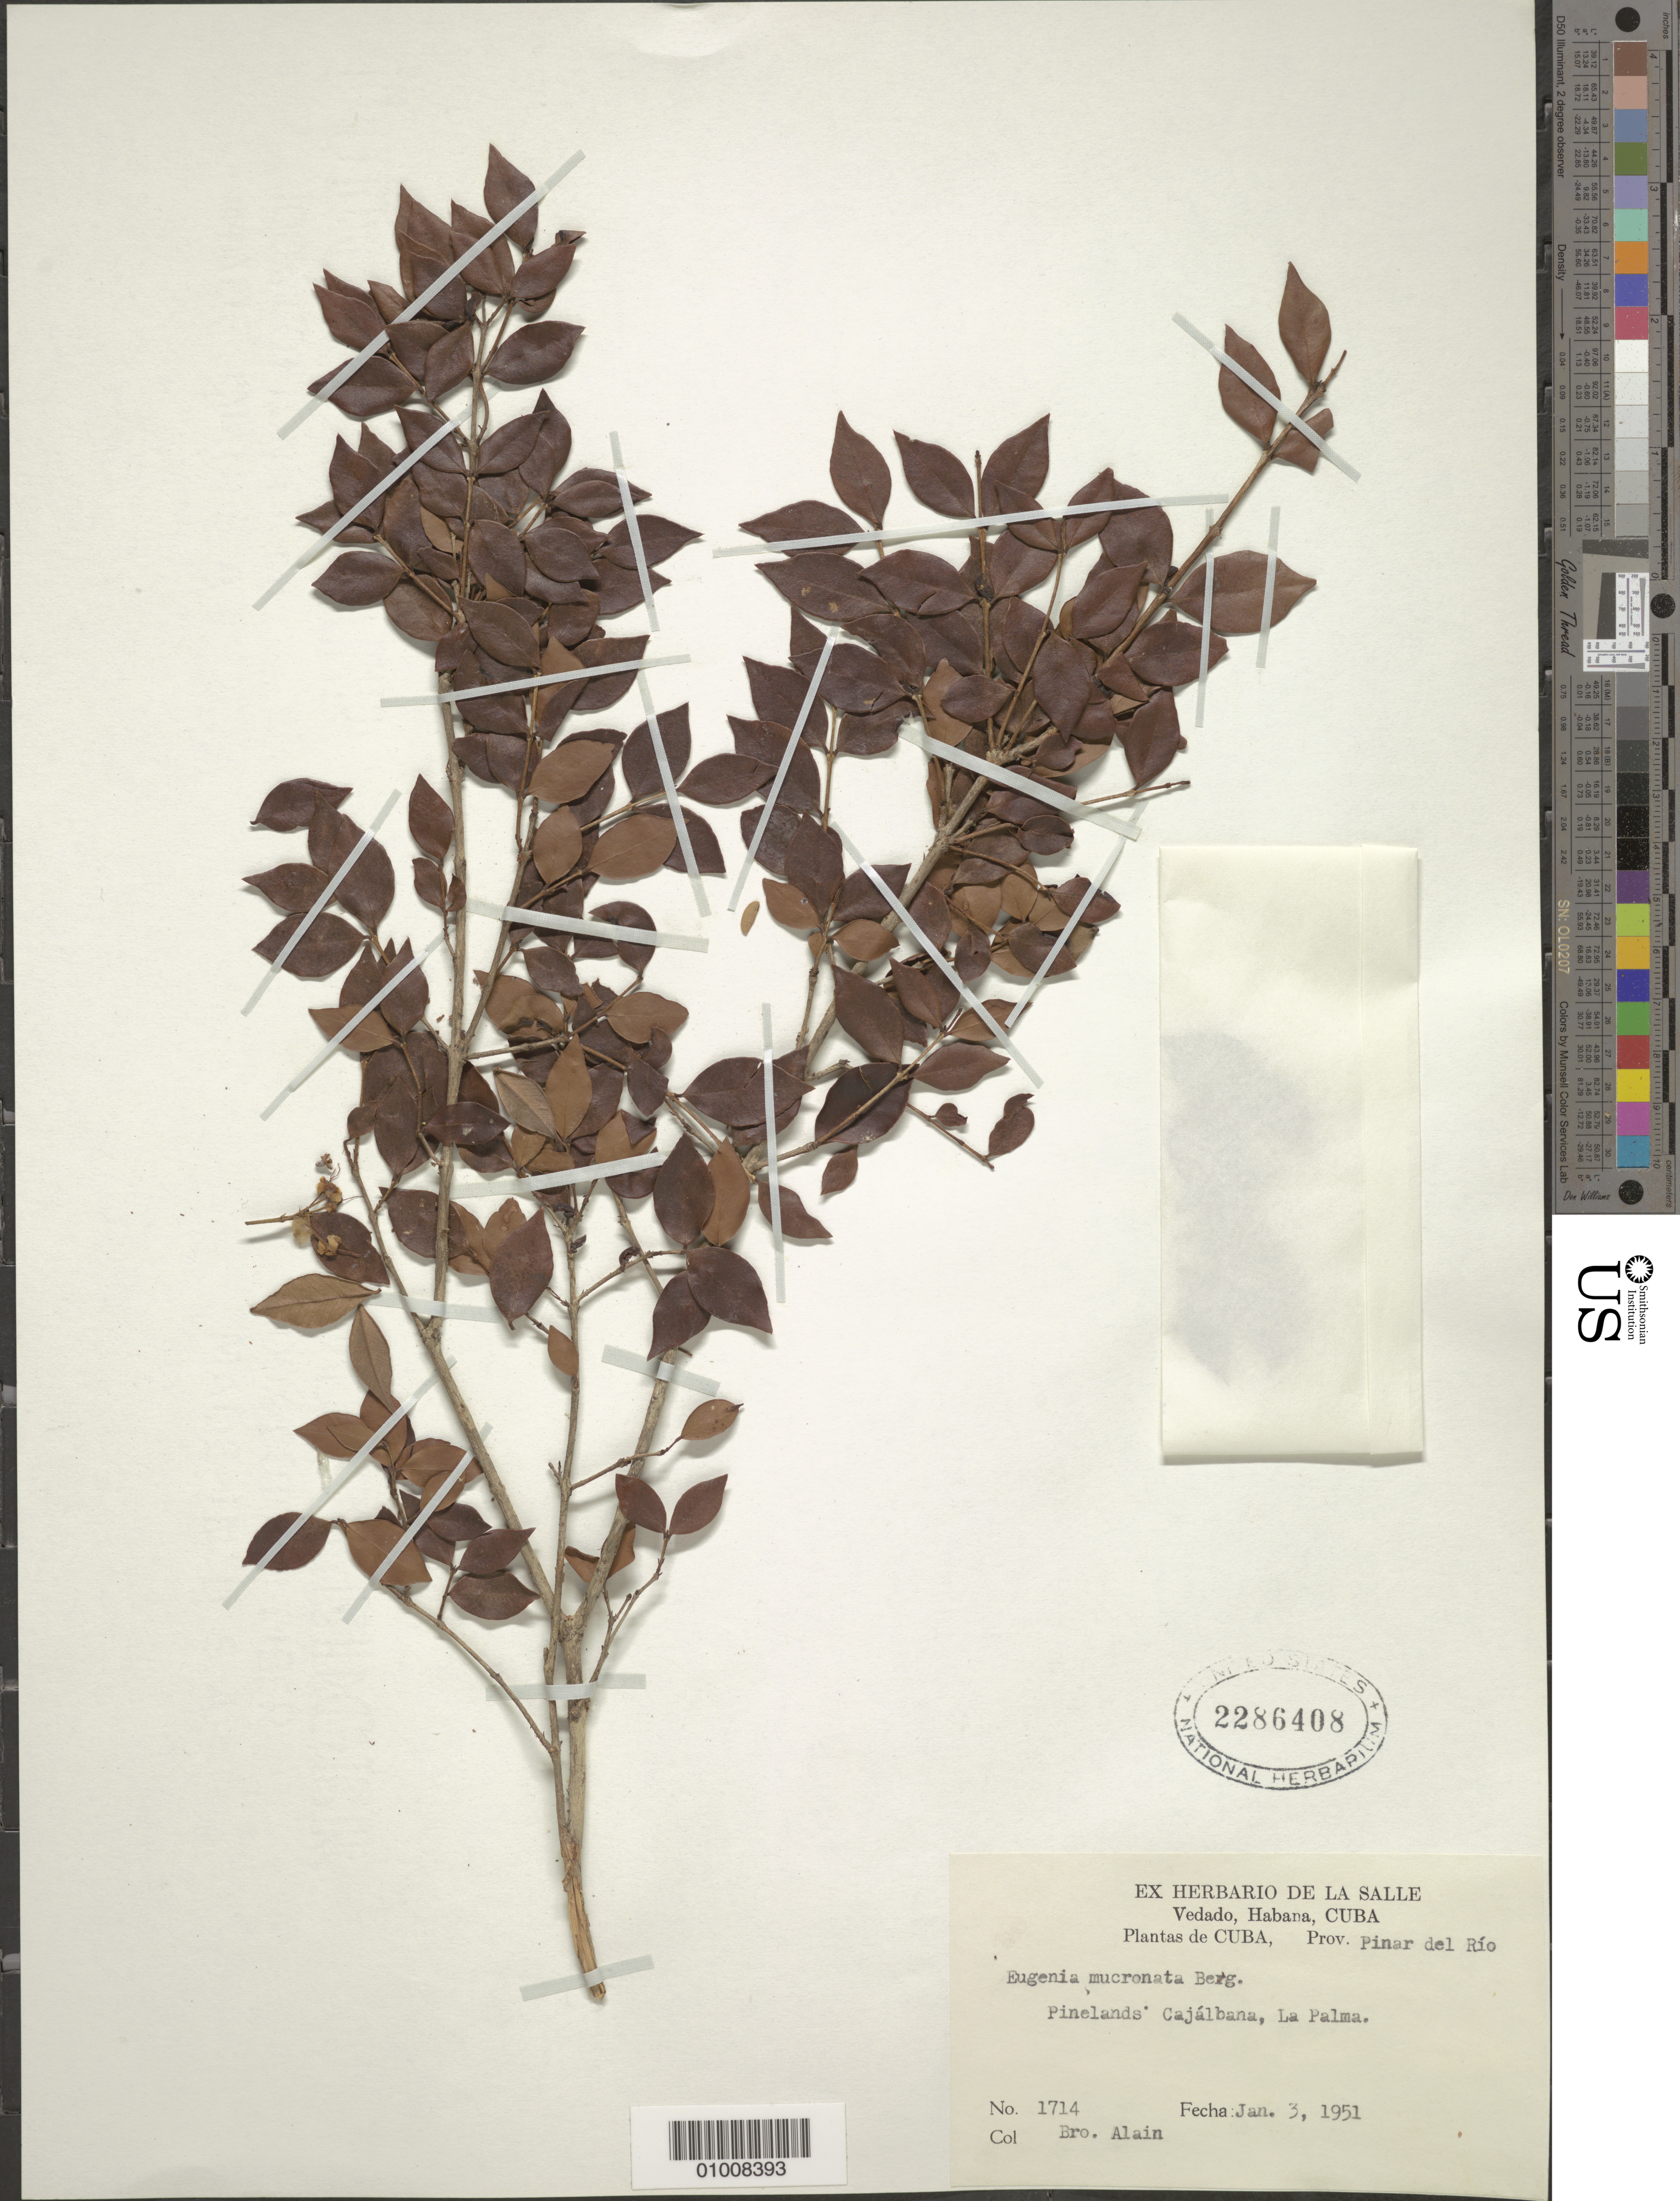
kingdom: Plantae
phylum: Tracheophyta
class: Magnoliopsida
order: Myrtales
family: Myrtaceae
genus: Eugenia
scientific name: Eugenia mucronata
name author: O. Berg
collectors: A. H. Liogier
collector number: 1714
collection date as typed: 03 Jan 1951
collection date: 1951-01-03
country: Cuba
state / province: Pinar del Rio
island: Cuba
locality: Pinelands Cajalbana, La Palma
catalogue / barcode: US 2286408